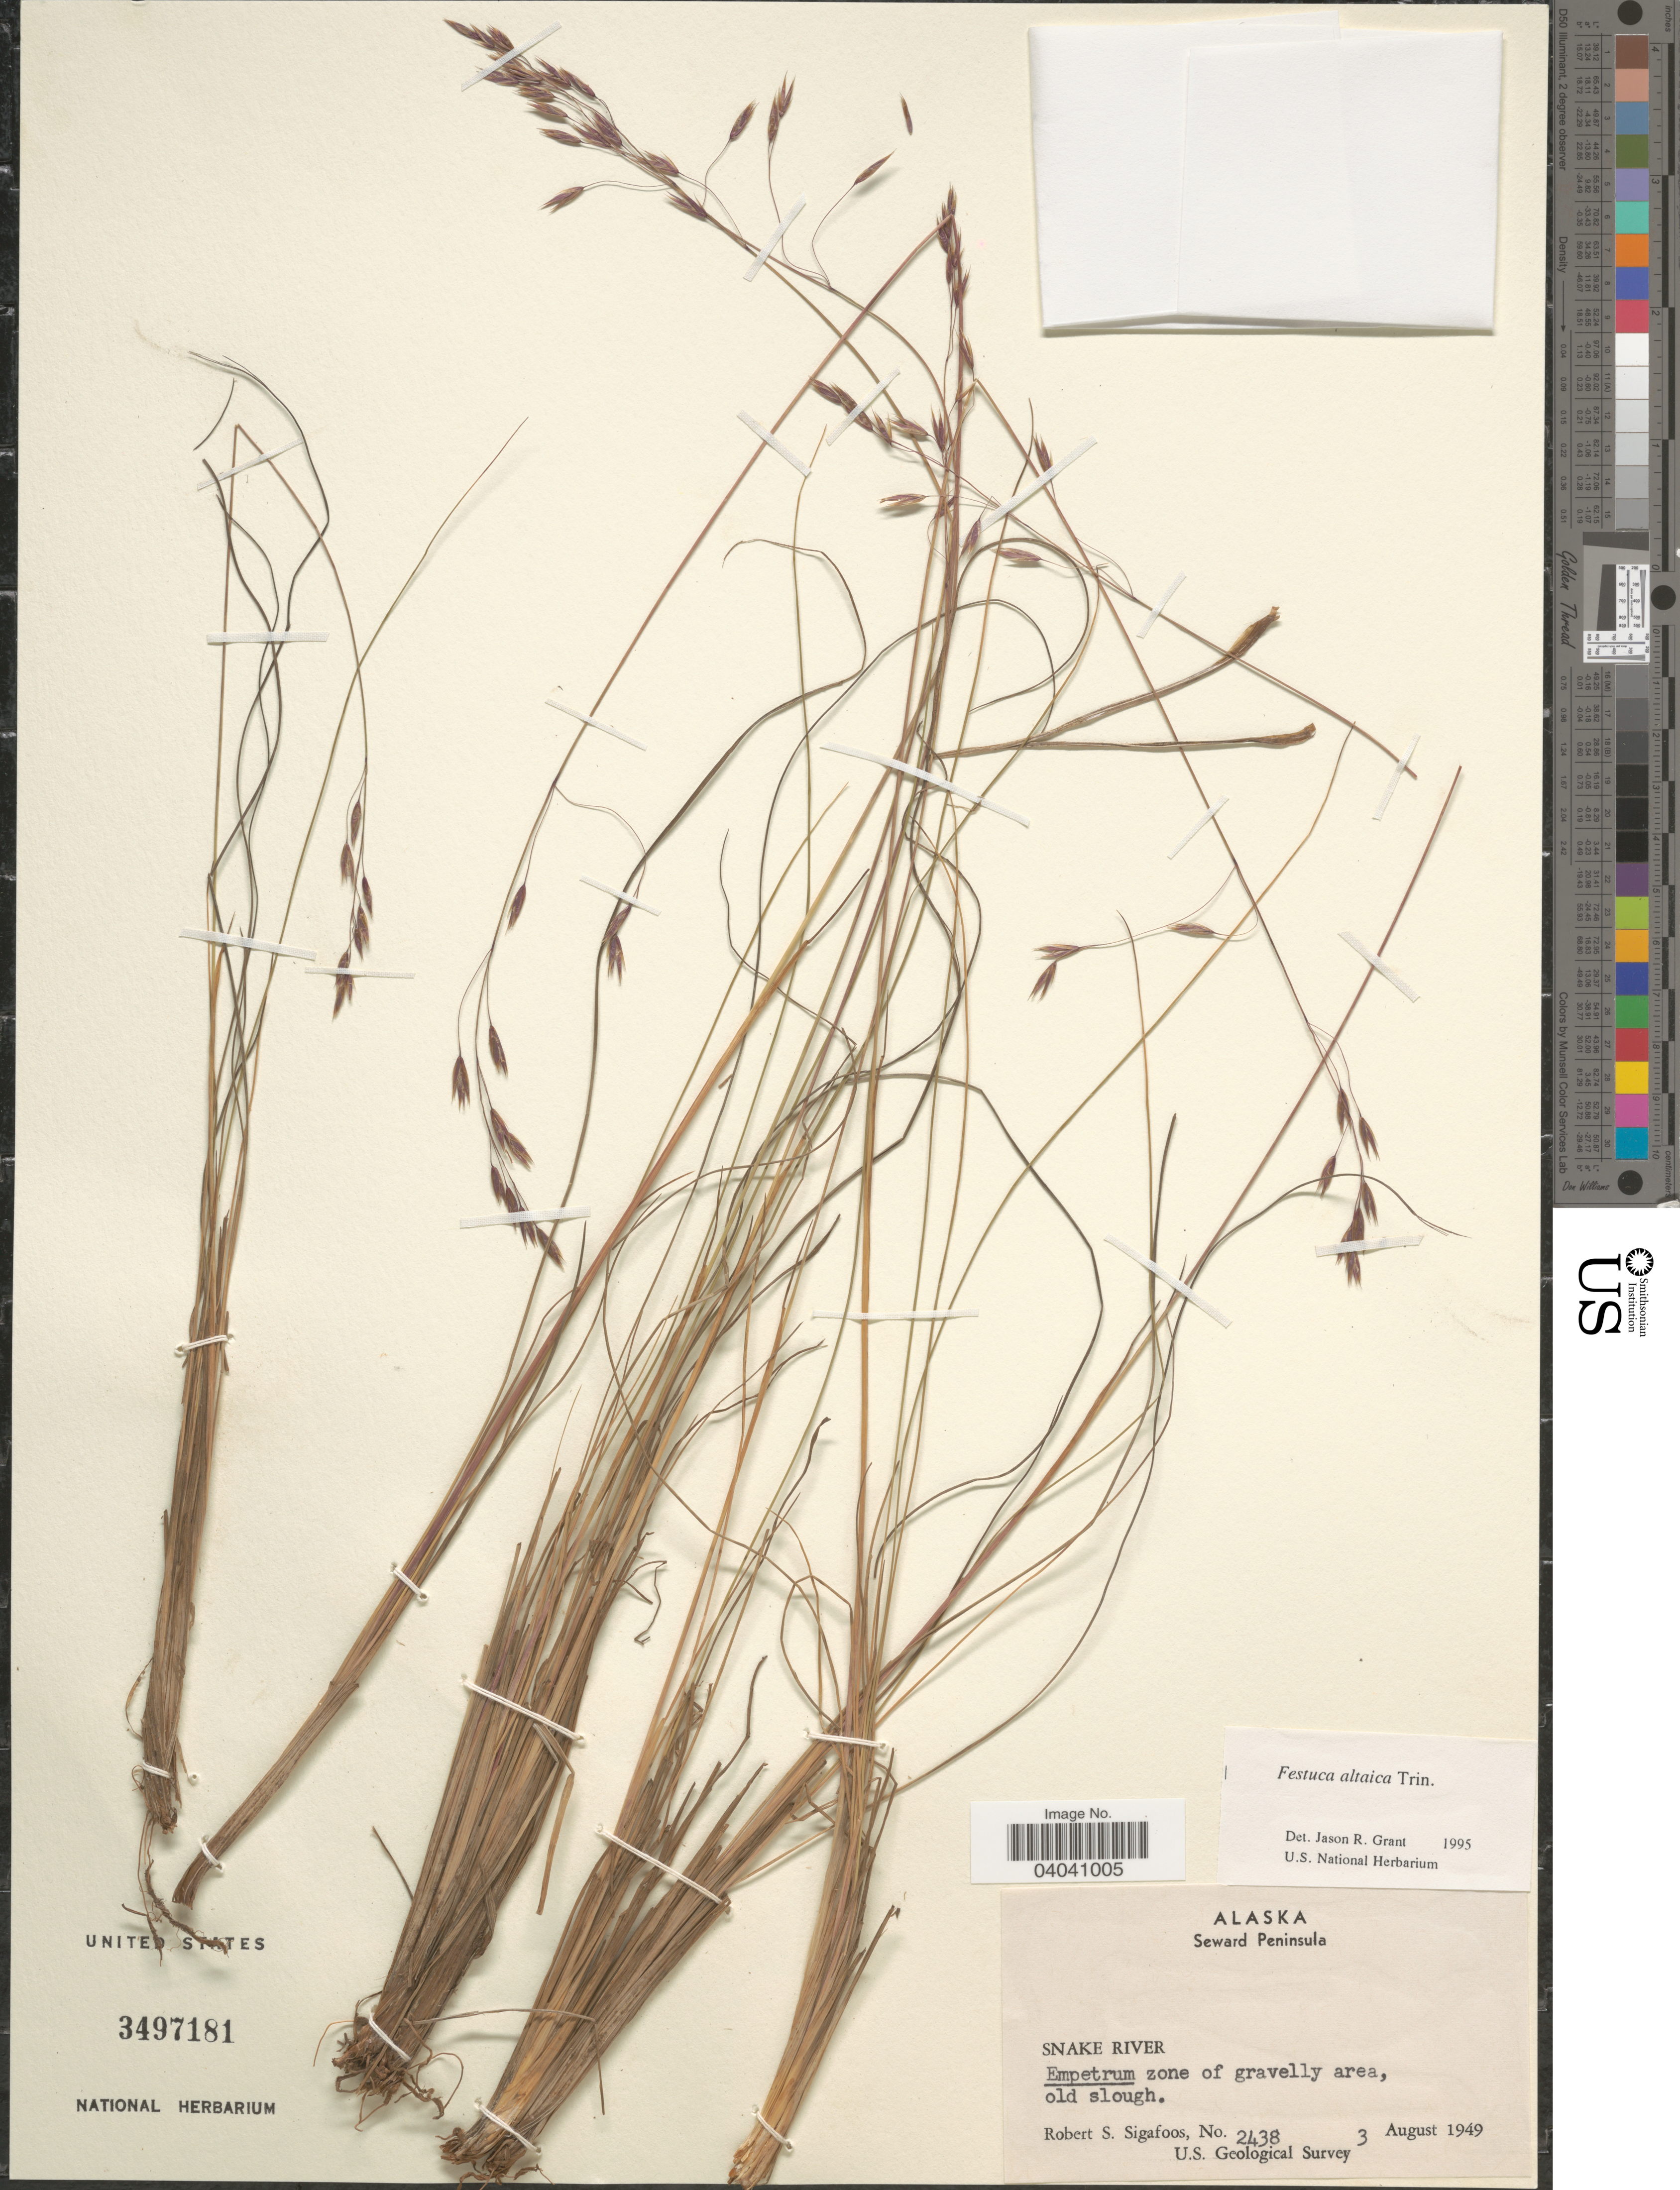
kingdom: Plantae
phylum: Tracheophyta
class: Liliopsida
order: Poales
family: Poaceae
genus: Festuca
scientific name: Festuca altaica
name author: Trin.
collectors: R. Sigafoos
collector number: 2438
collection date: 1949-08-03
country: United States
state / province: Alaska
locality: Seward Peninsula. Snake River.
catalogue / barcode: US 3497181